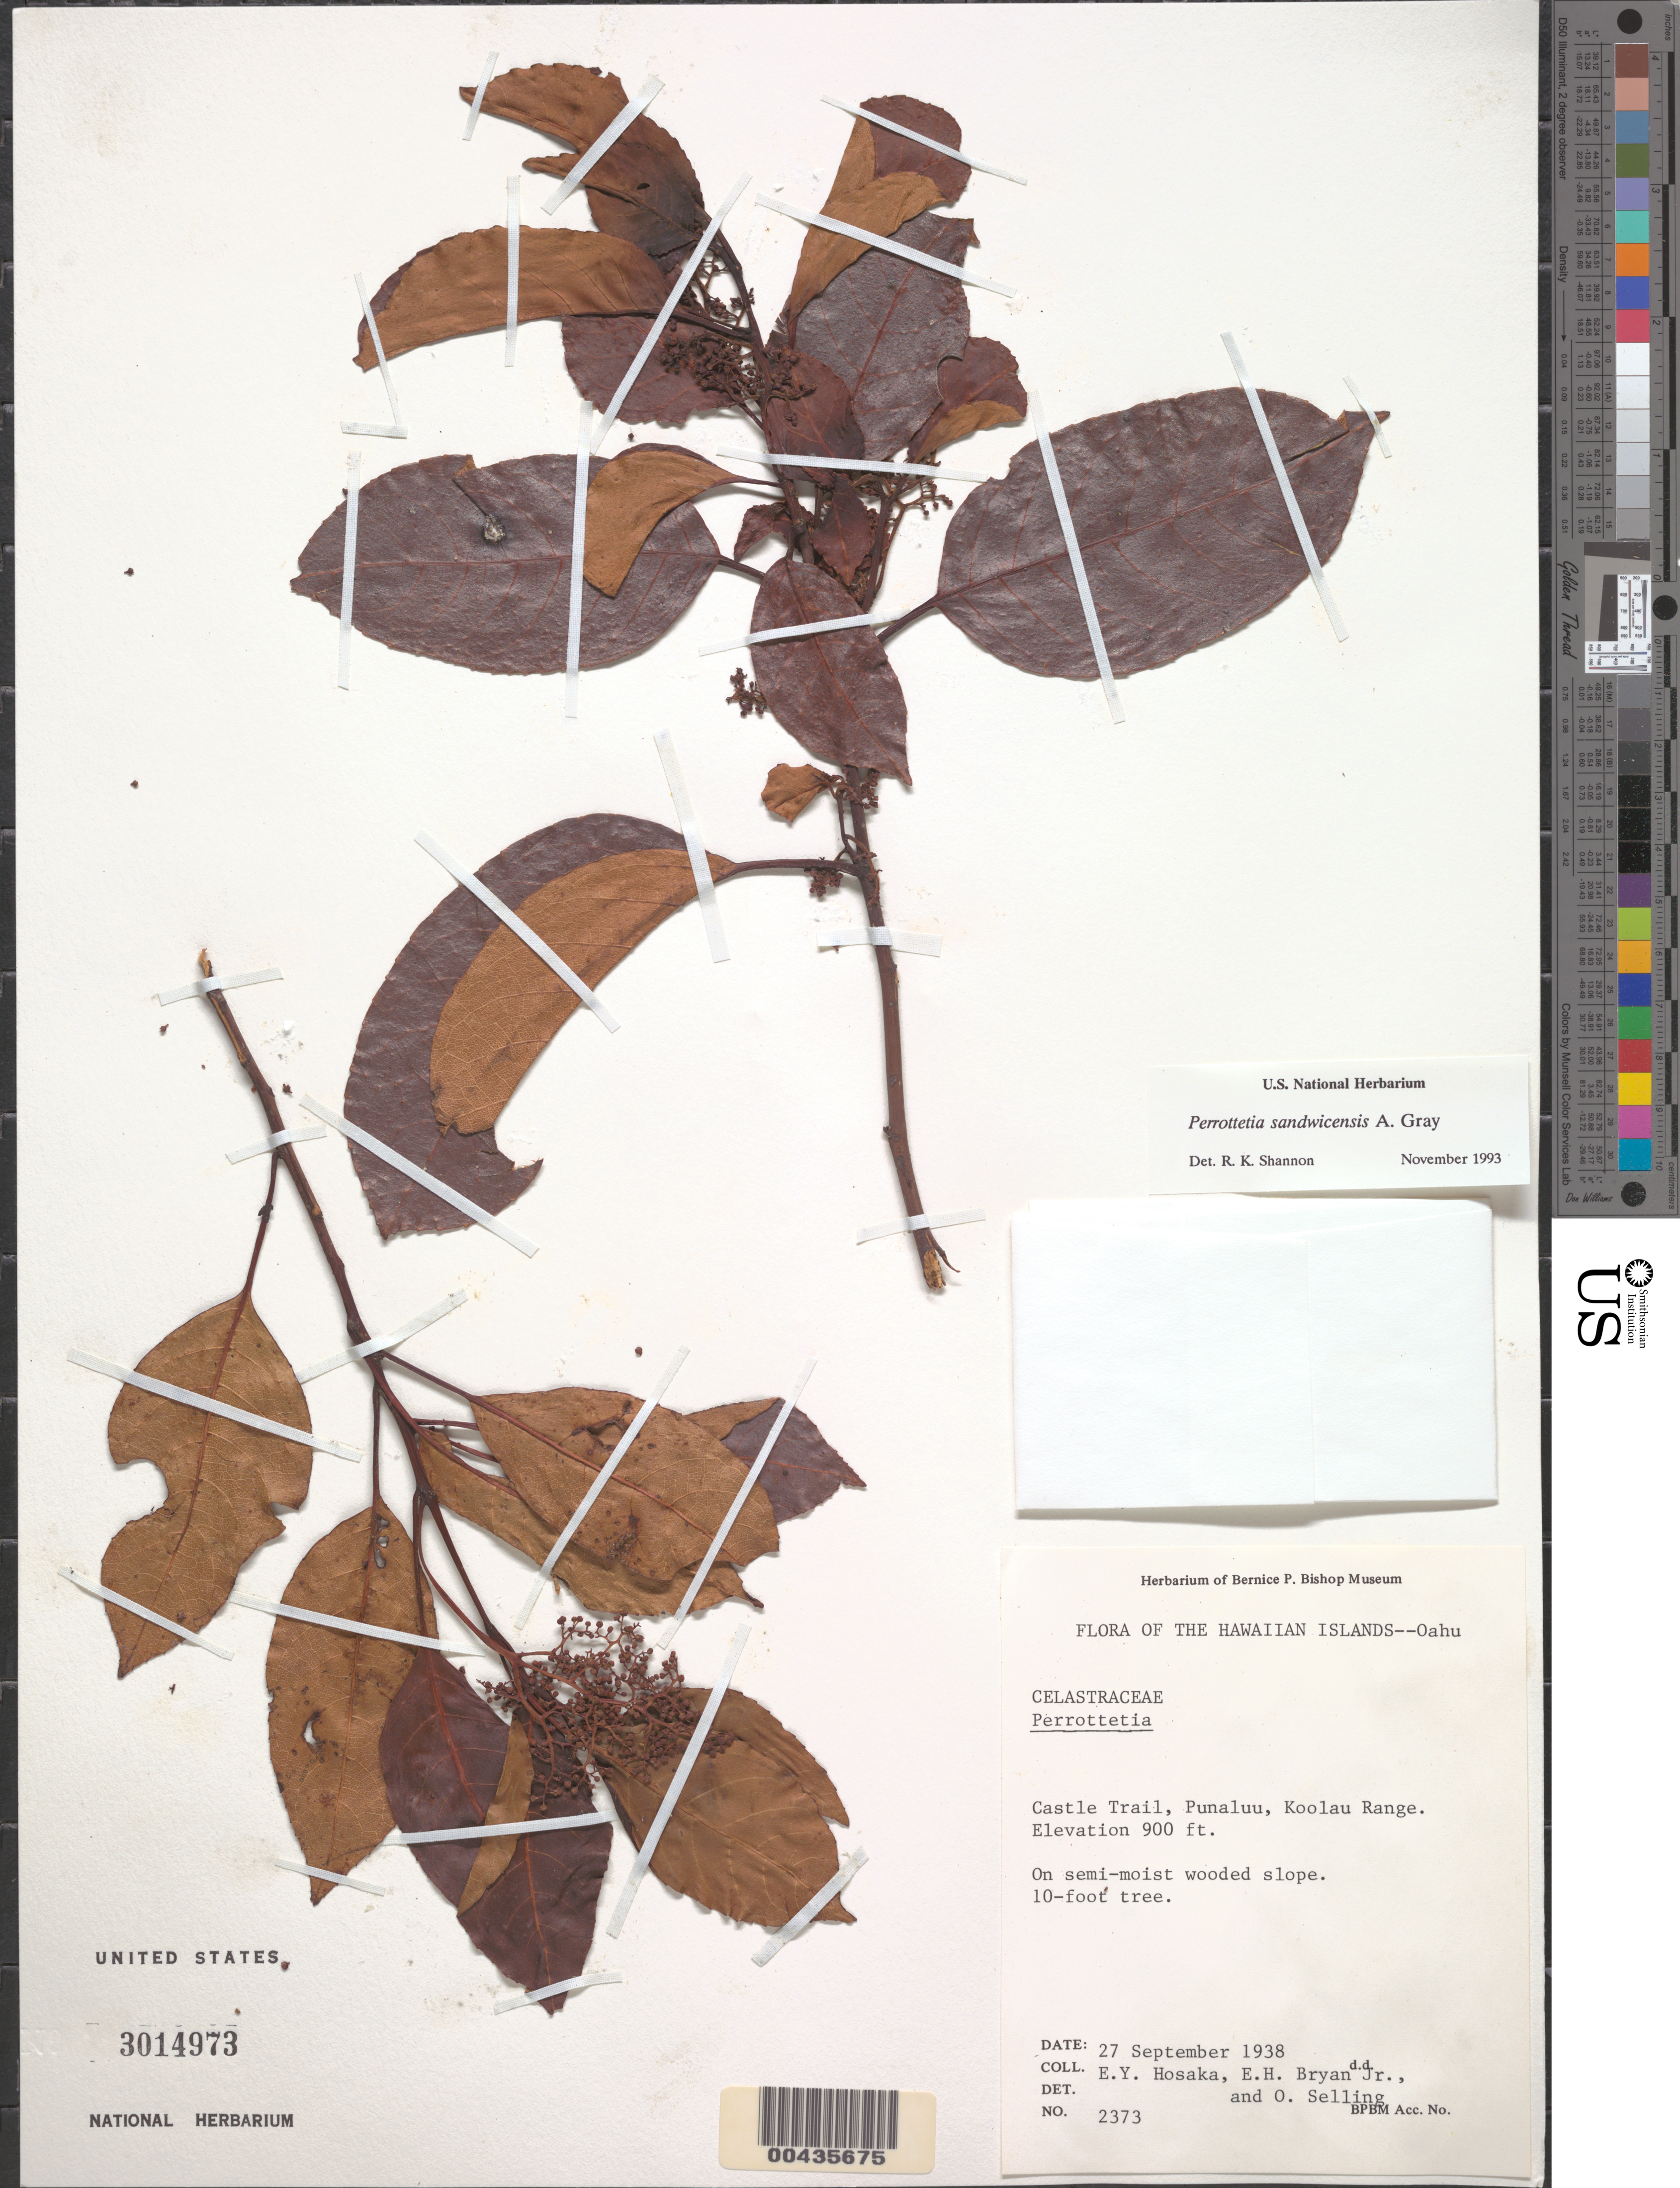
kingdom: Plantae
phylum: Tracheophyta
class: Magnoliopsida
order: Huerteales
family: Dipentodontaceae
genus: Perrottetia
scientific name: Perrottetia sandwicensis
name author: A. Gray in Wilkes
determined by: Shannon, R. K., (UNITED STATES)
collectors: E. Y. Hosaka, E. Bryan Jr. & O. Selling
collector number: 2373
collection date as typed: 27 Sep 1938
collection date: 1938-09-27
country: United States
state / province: Hawaii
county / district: Honolulu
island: Oahu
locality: Castle Trail, Punaluu, Koolau Range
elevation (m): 274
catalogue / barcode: US 3014973